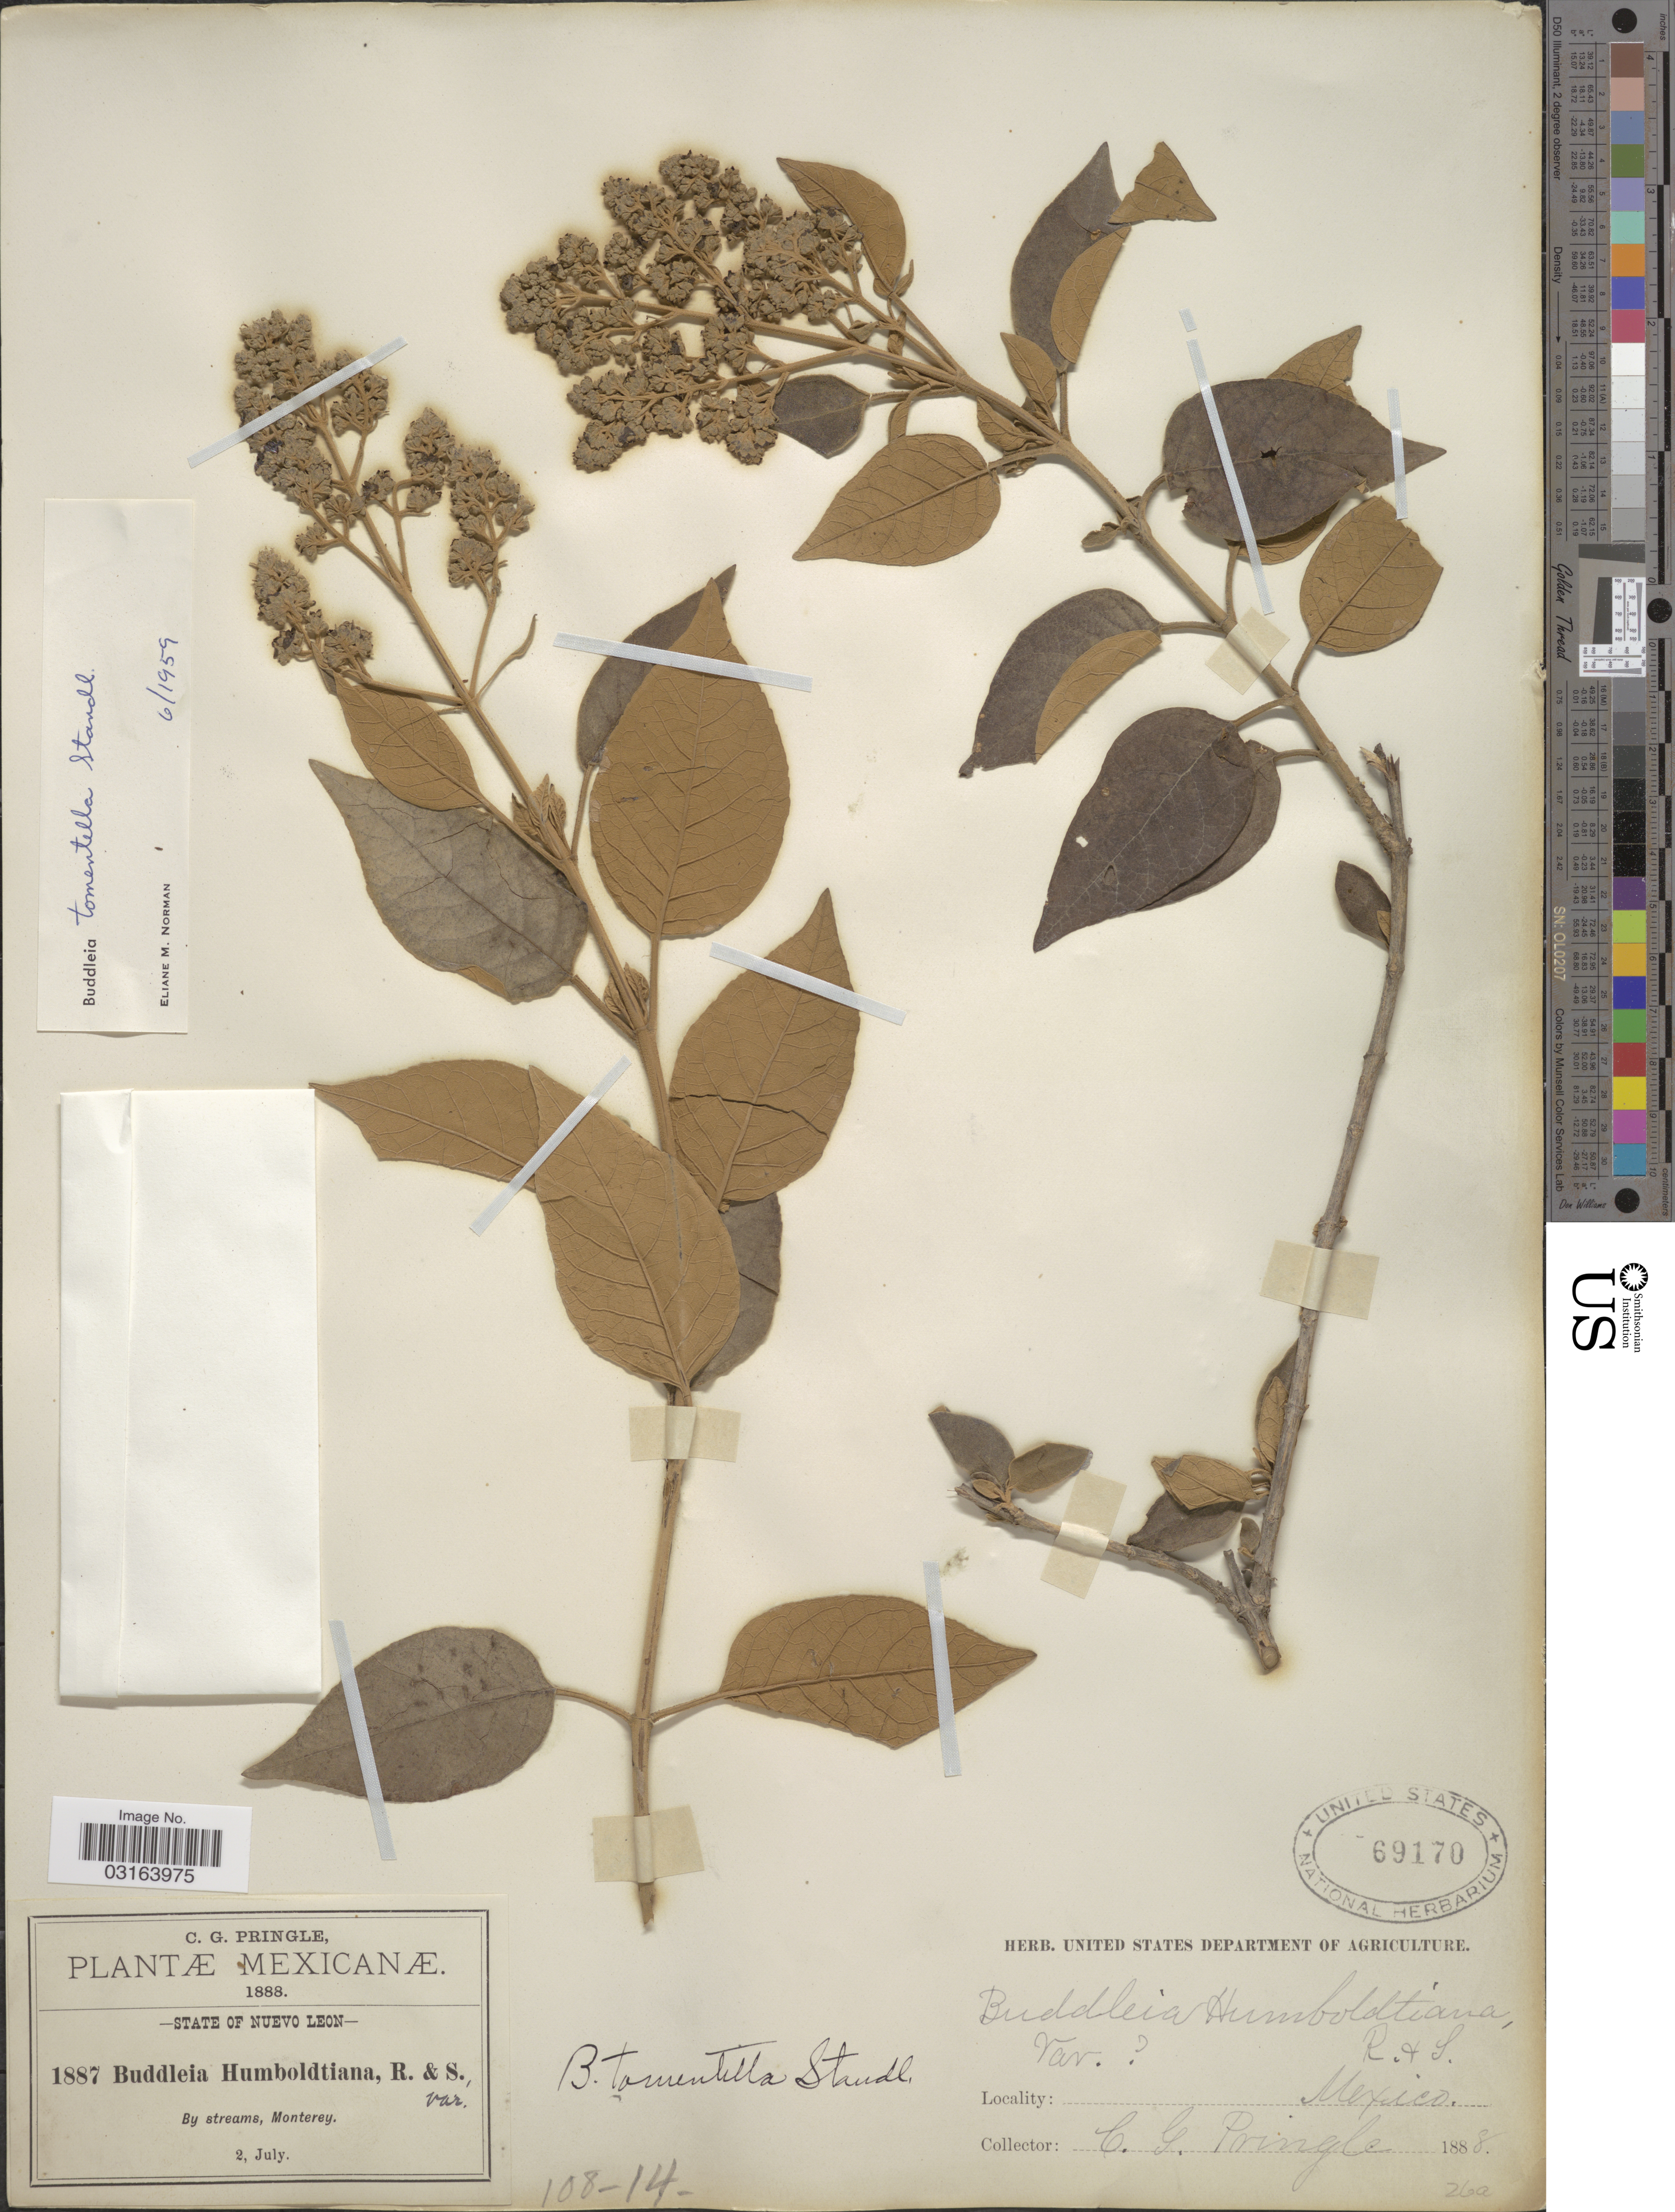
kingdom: Plantae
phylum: Tracheophyta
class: Magnoliopsida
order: Lamiales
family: Scrophulariaceae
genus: Buddleja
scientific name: Buddleja tomentella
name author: Standl.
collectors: C. G. Pringle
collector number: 1887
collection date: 1888-07-02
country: Mexico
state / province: Nuevo León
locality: By streams, Monterey.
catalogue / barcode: US 69170